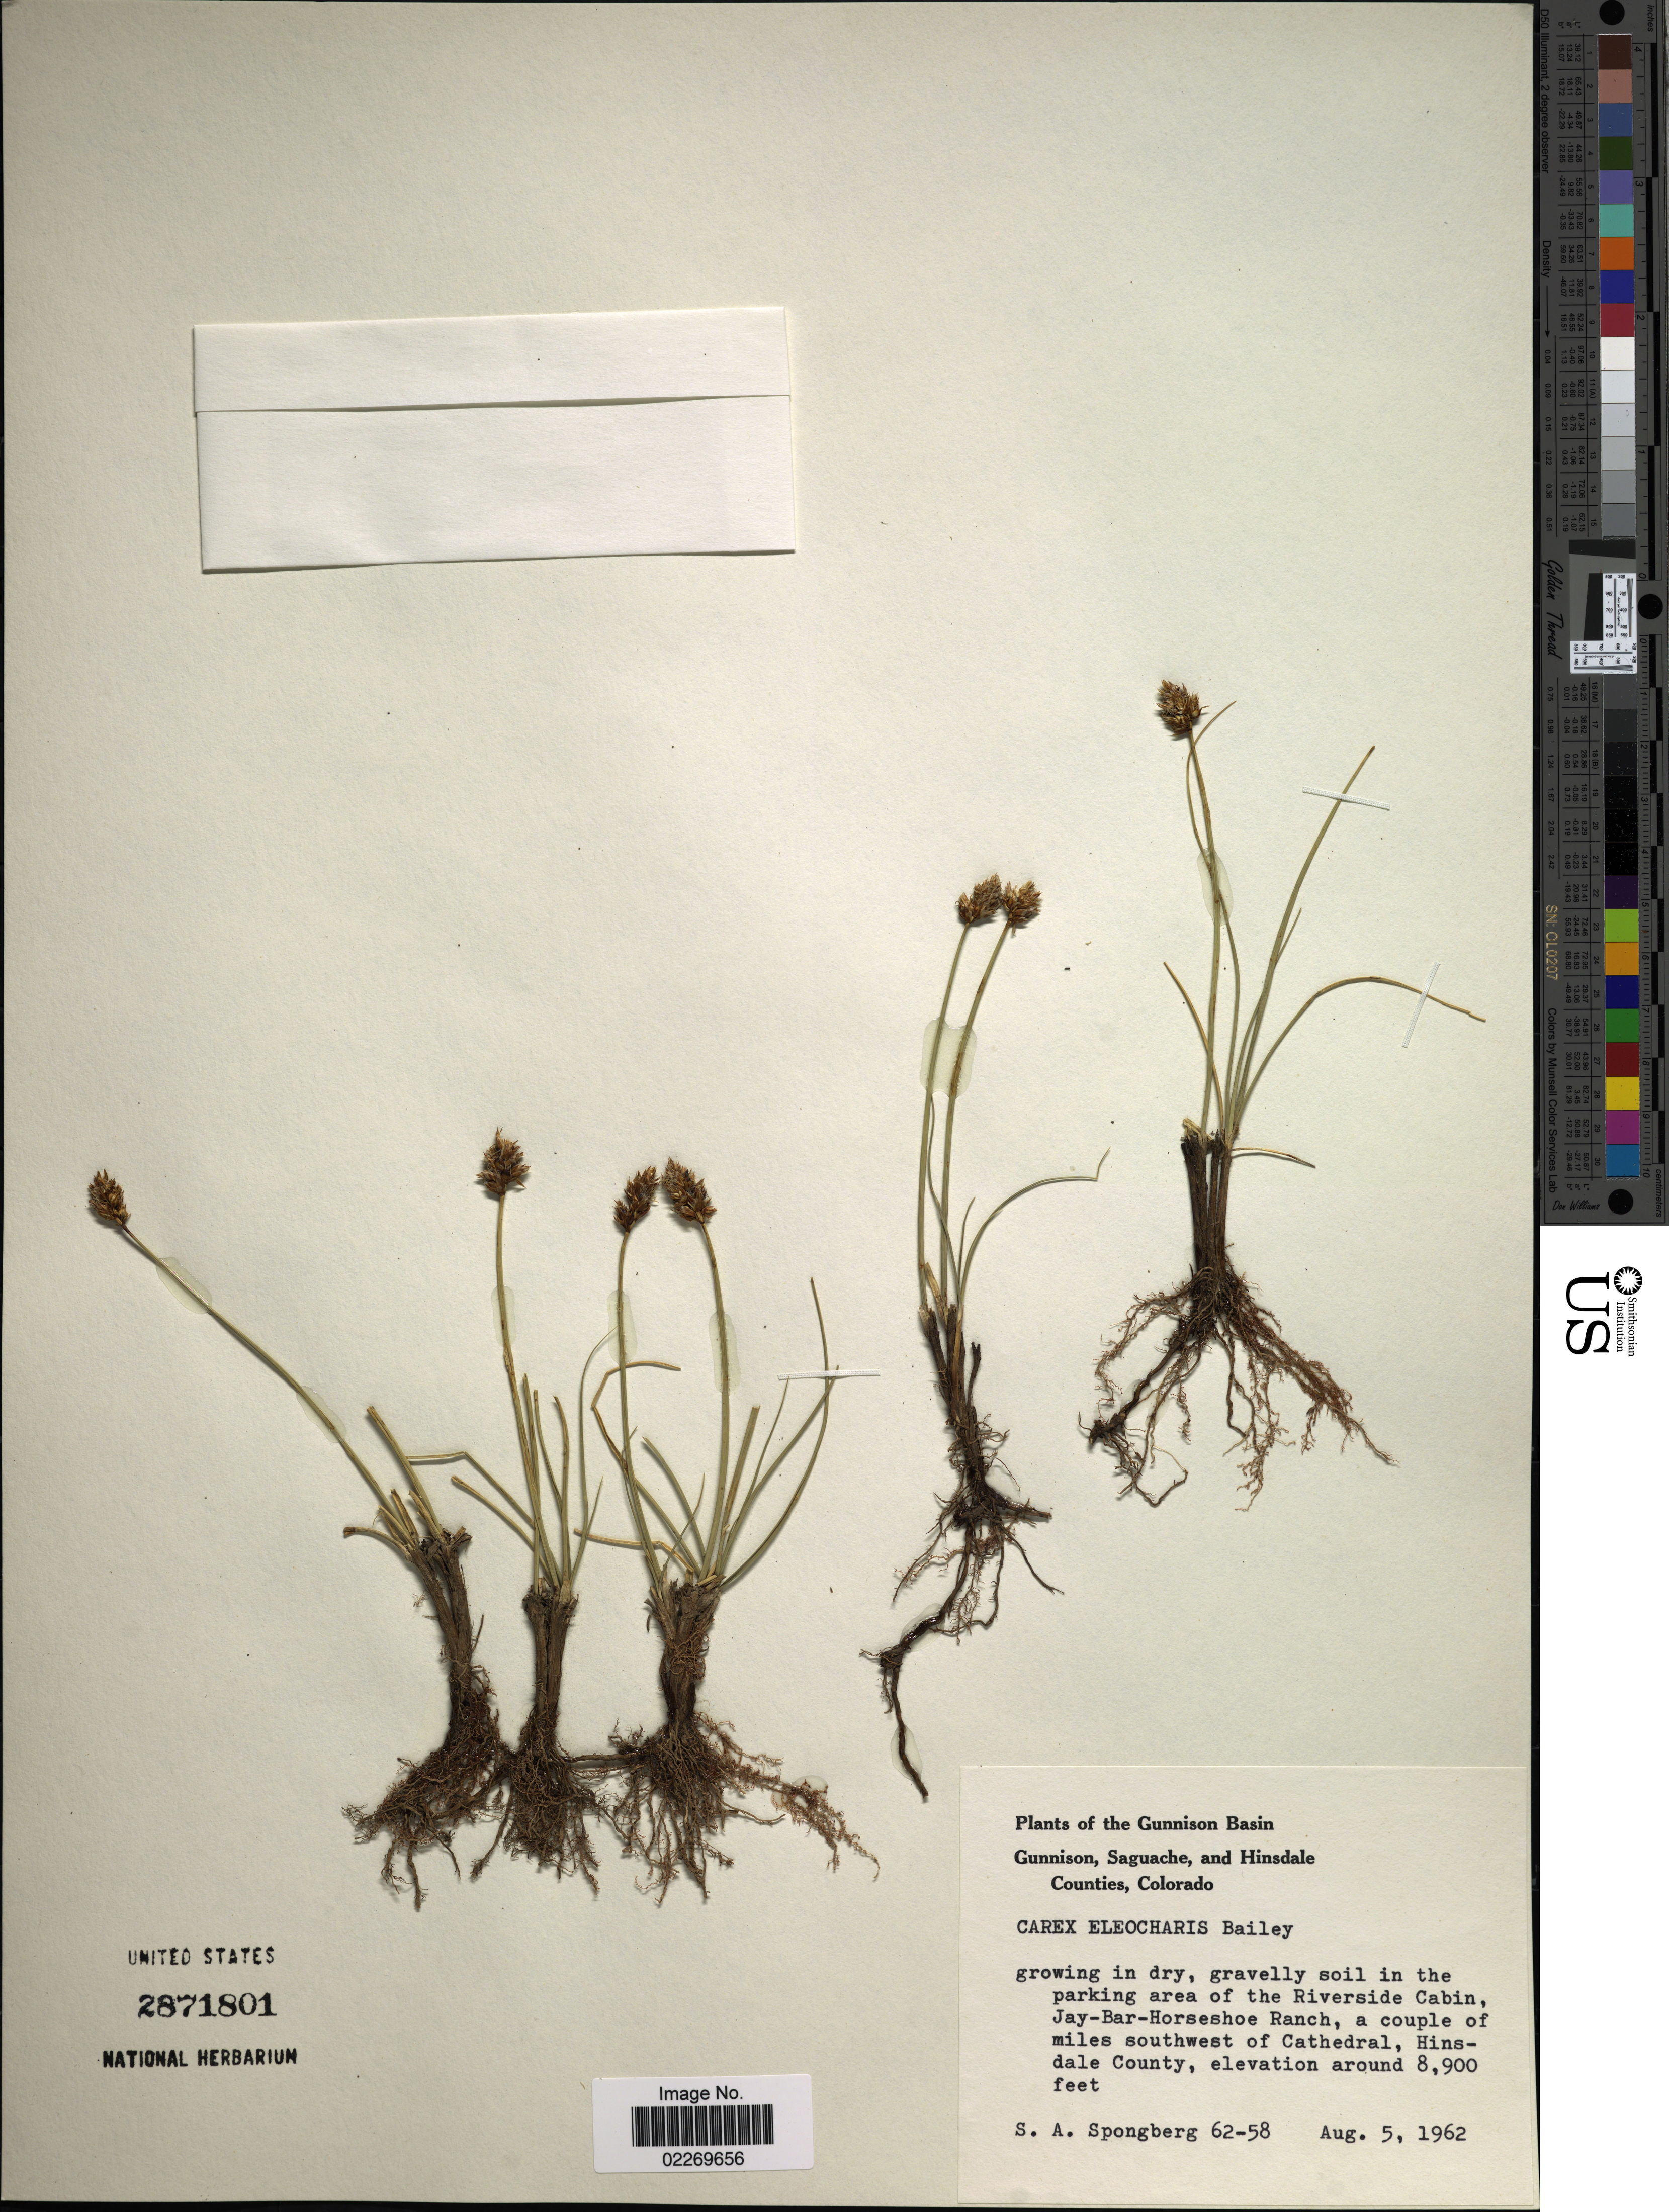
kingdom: Plantae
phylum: Tracheophyta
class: Liliopsida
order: Poales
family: Cyperaceae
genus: Carex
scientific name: Carex eleocharis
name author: L.H. Bailey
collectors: S. A.Spongberg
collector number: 62-58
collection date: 1962-08-05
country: United States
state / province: Colorado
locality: Gunnison Basin. Gunnison, Saguache, and Hinsdale Counties. Growing in dry, gravelly soil in the parking area of the Riverside Cabin, Jay-Bar-Horseshoe Ranch, a couple of miles southwest of Cathedral, Hinsdale County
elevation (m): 2713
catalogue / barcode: US 2871801